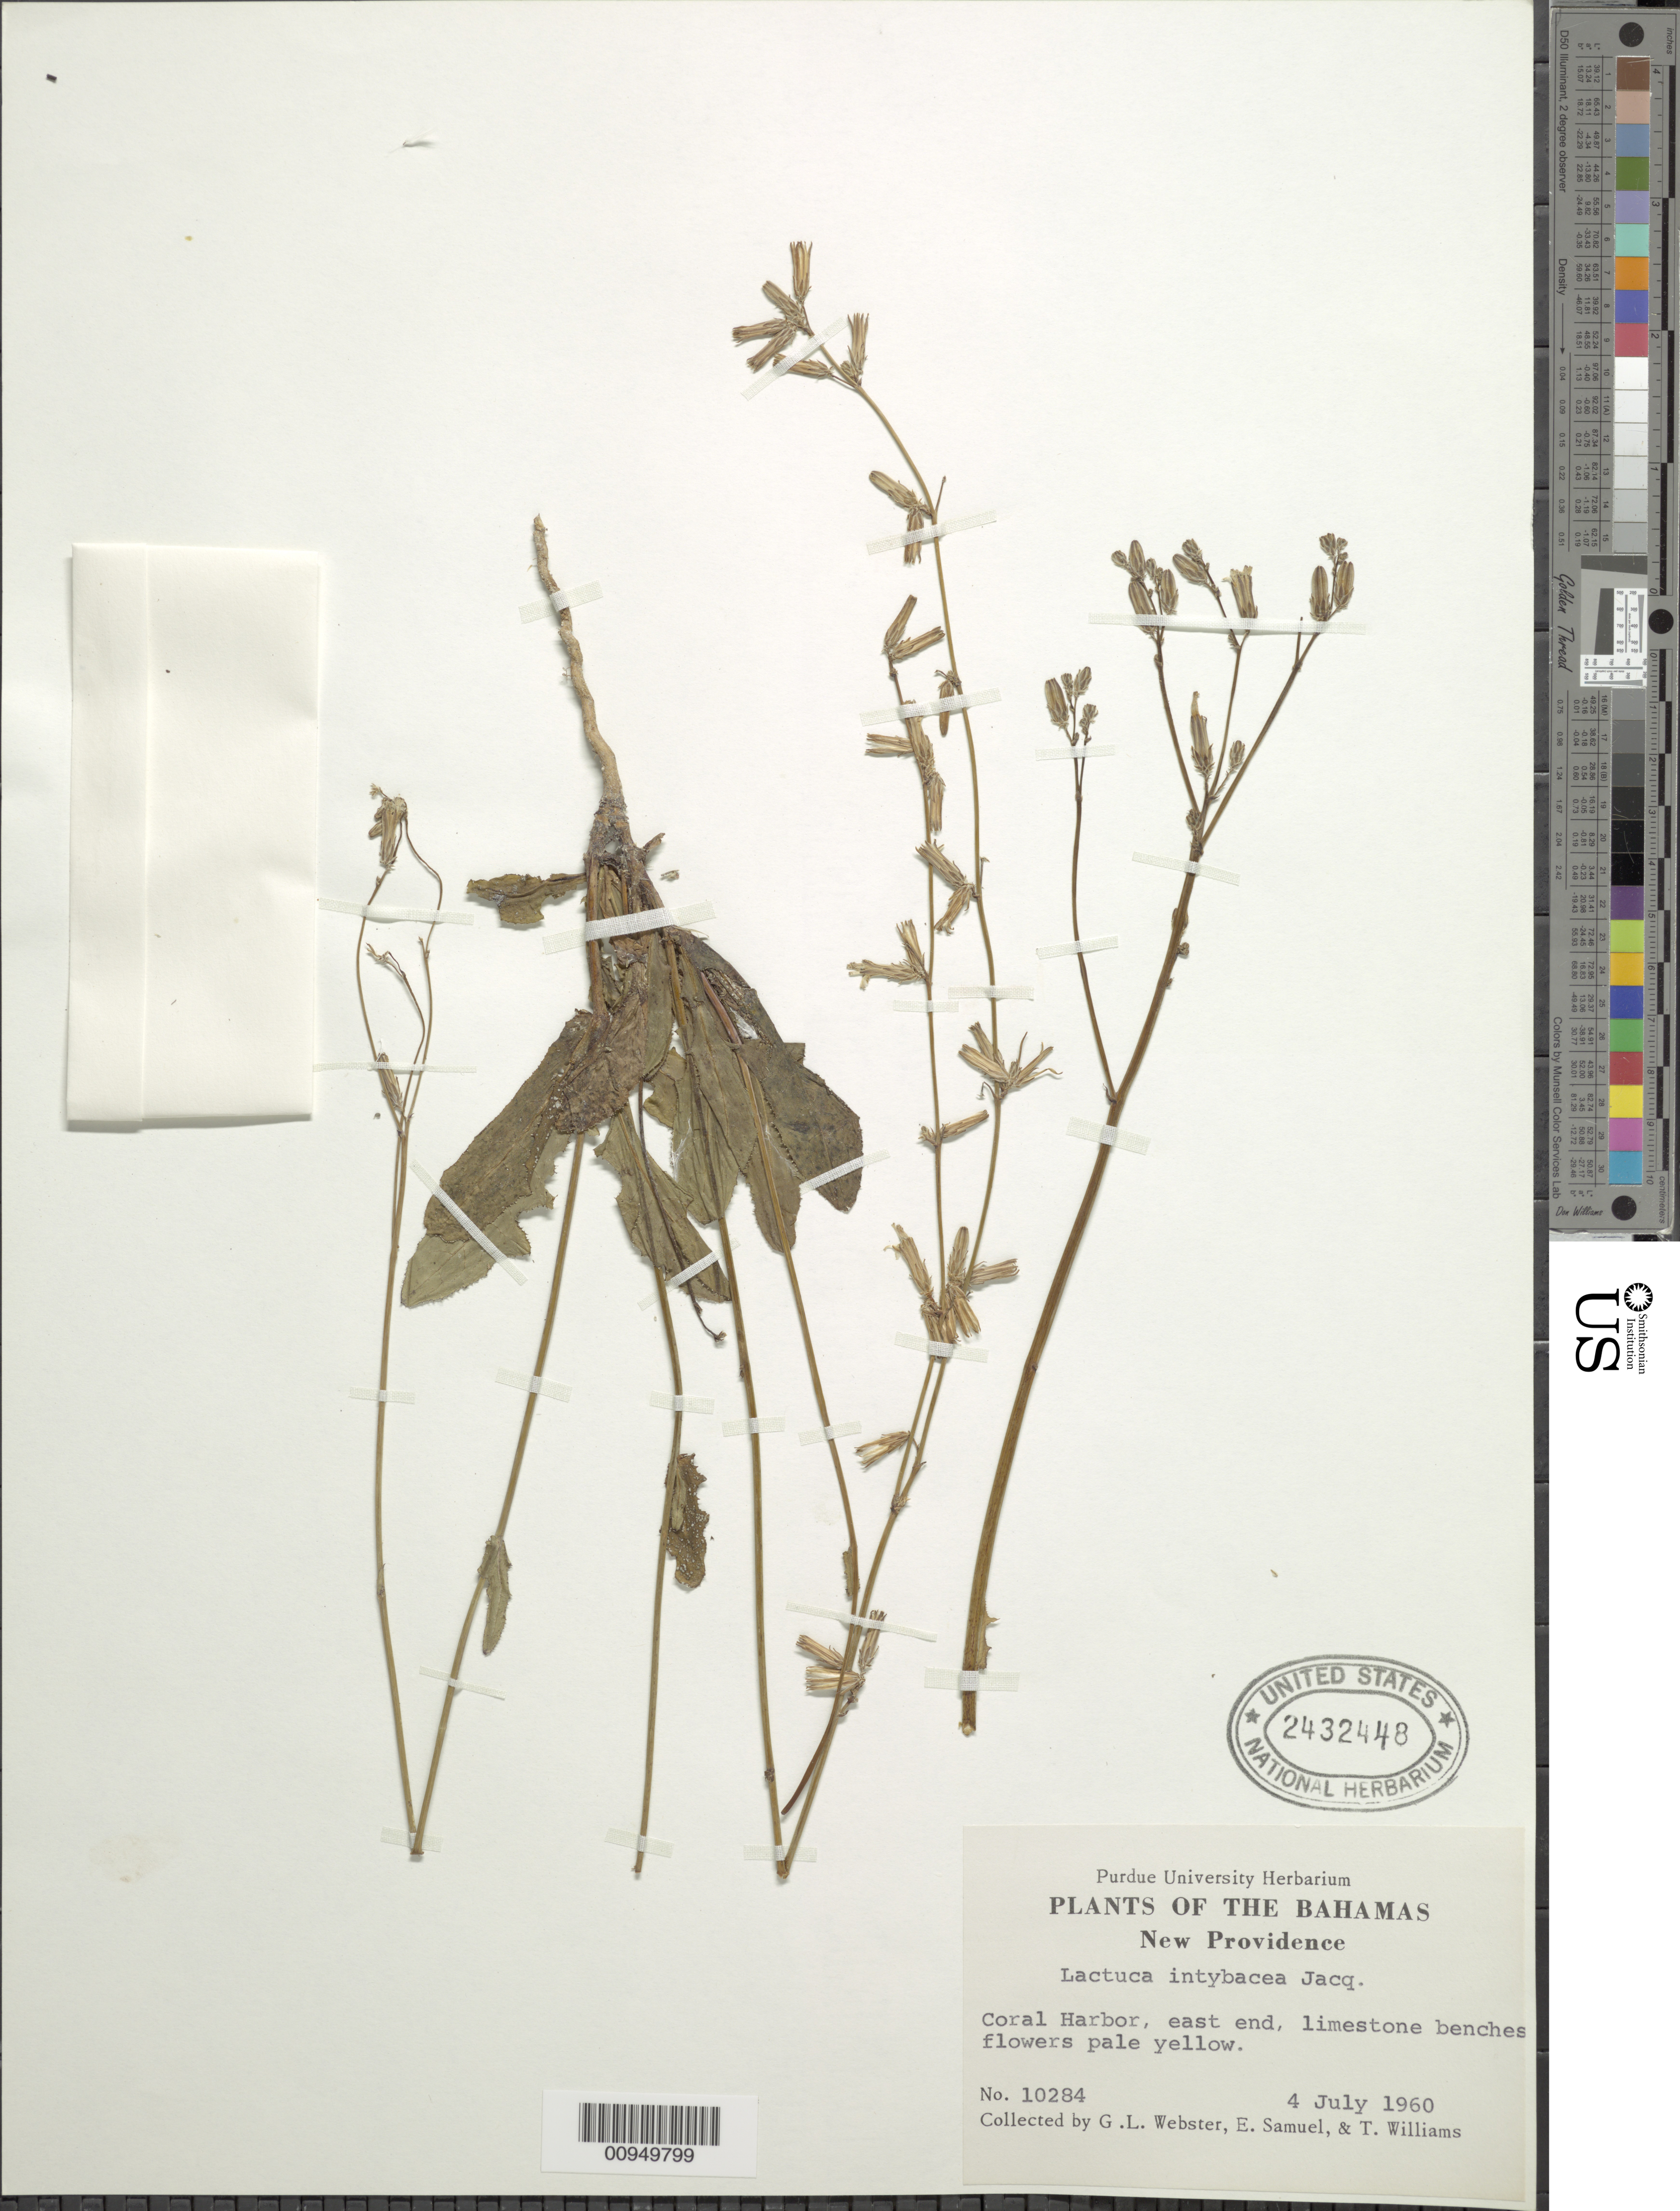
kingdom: Plantae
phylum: Tracheophyta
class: Magnoliopsida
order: Asterales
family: Asteraceae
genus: Launaea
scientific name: Launaea intybacea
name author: (Jacq.) Beauverd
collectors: G. L. Webster, E. Samuel & T. Williams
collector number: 10284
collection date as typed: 04 Jul 1960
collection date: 1960-07-04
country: Bahamas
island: New Providence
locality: Coral Harbor, east end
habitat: Limestone benches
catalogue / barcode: US 2432448